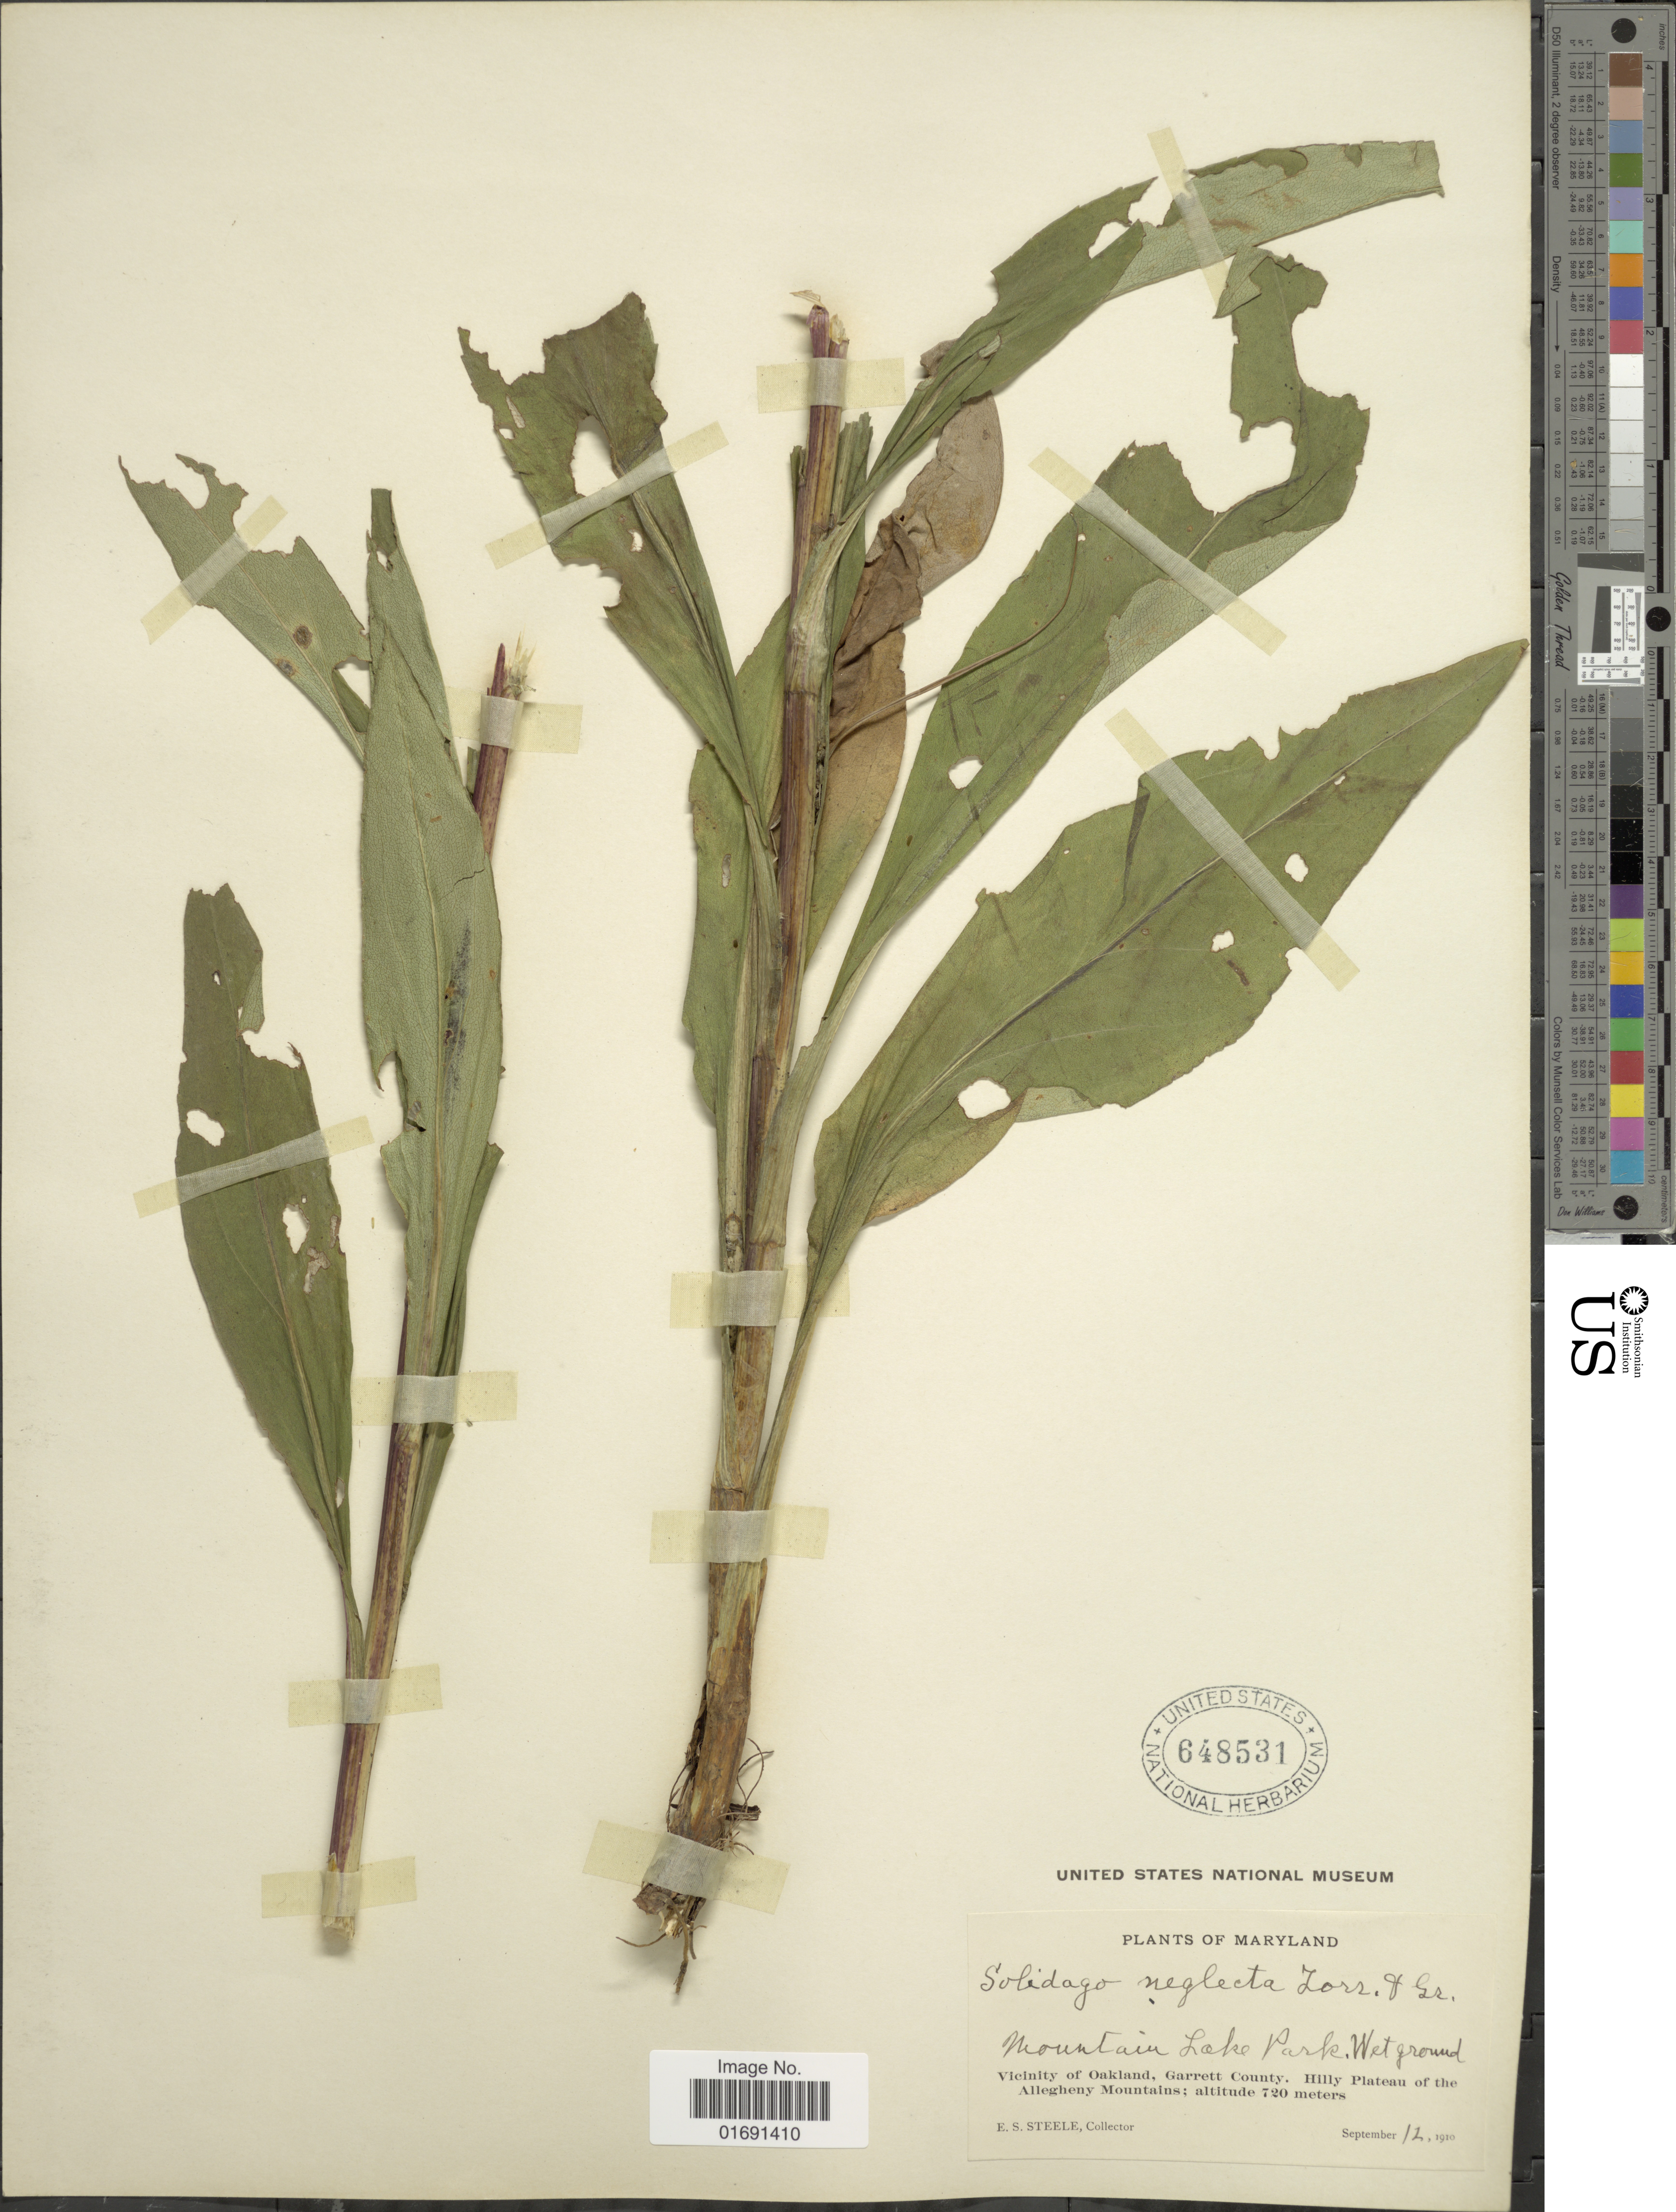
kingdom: Plantae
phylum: Tracheophyta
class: Magnoliopsida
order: Asterales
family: Asteraceae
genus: Solidago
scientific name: Solidago uniligulata var. neglecta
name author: Fernald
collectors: E. Steele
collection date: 1910-09-12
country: United States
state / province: Maryland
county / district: Garrett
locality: Mountain Lake Park, Vicinity of Oakland, Garrett County, Hilly Plateau of the Allegheny Mountains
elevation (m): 720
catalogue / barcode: US 648531